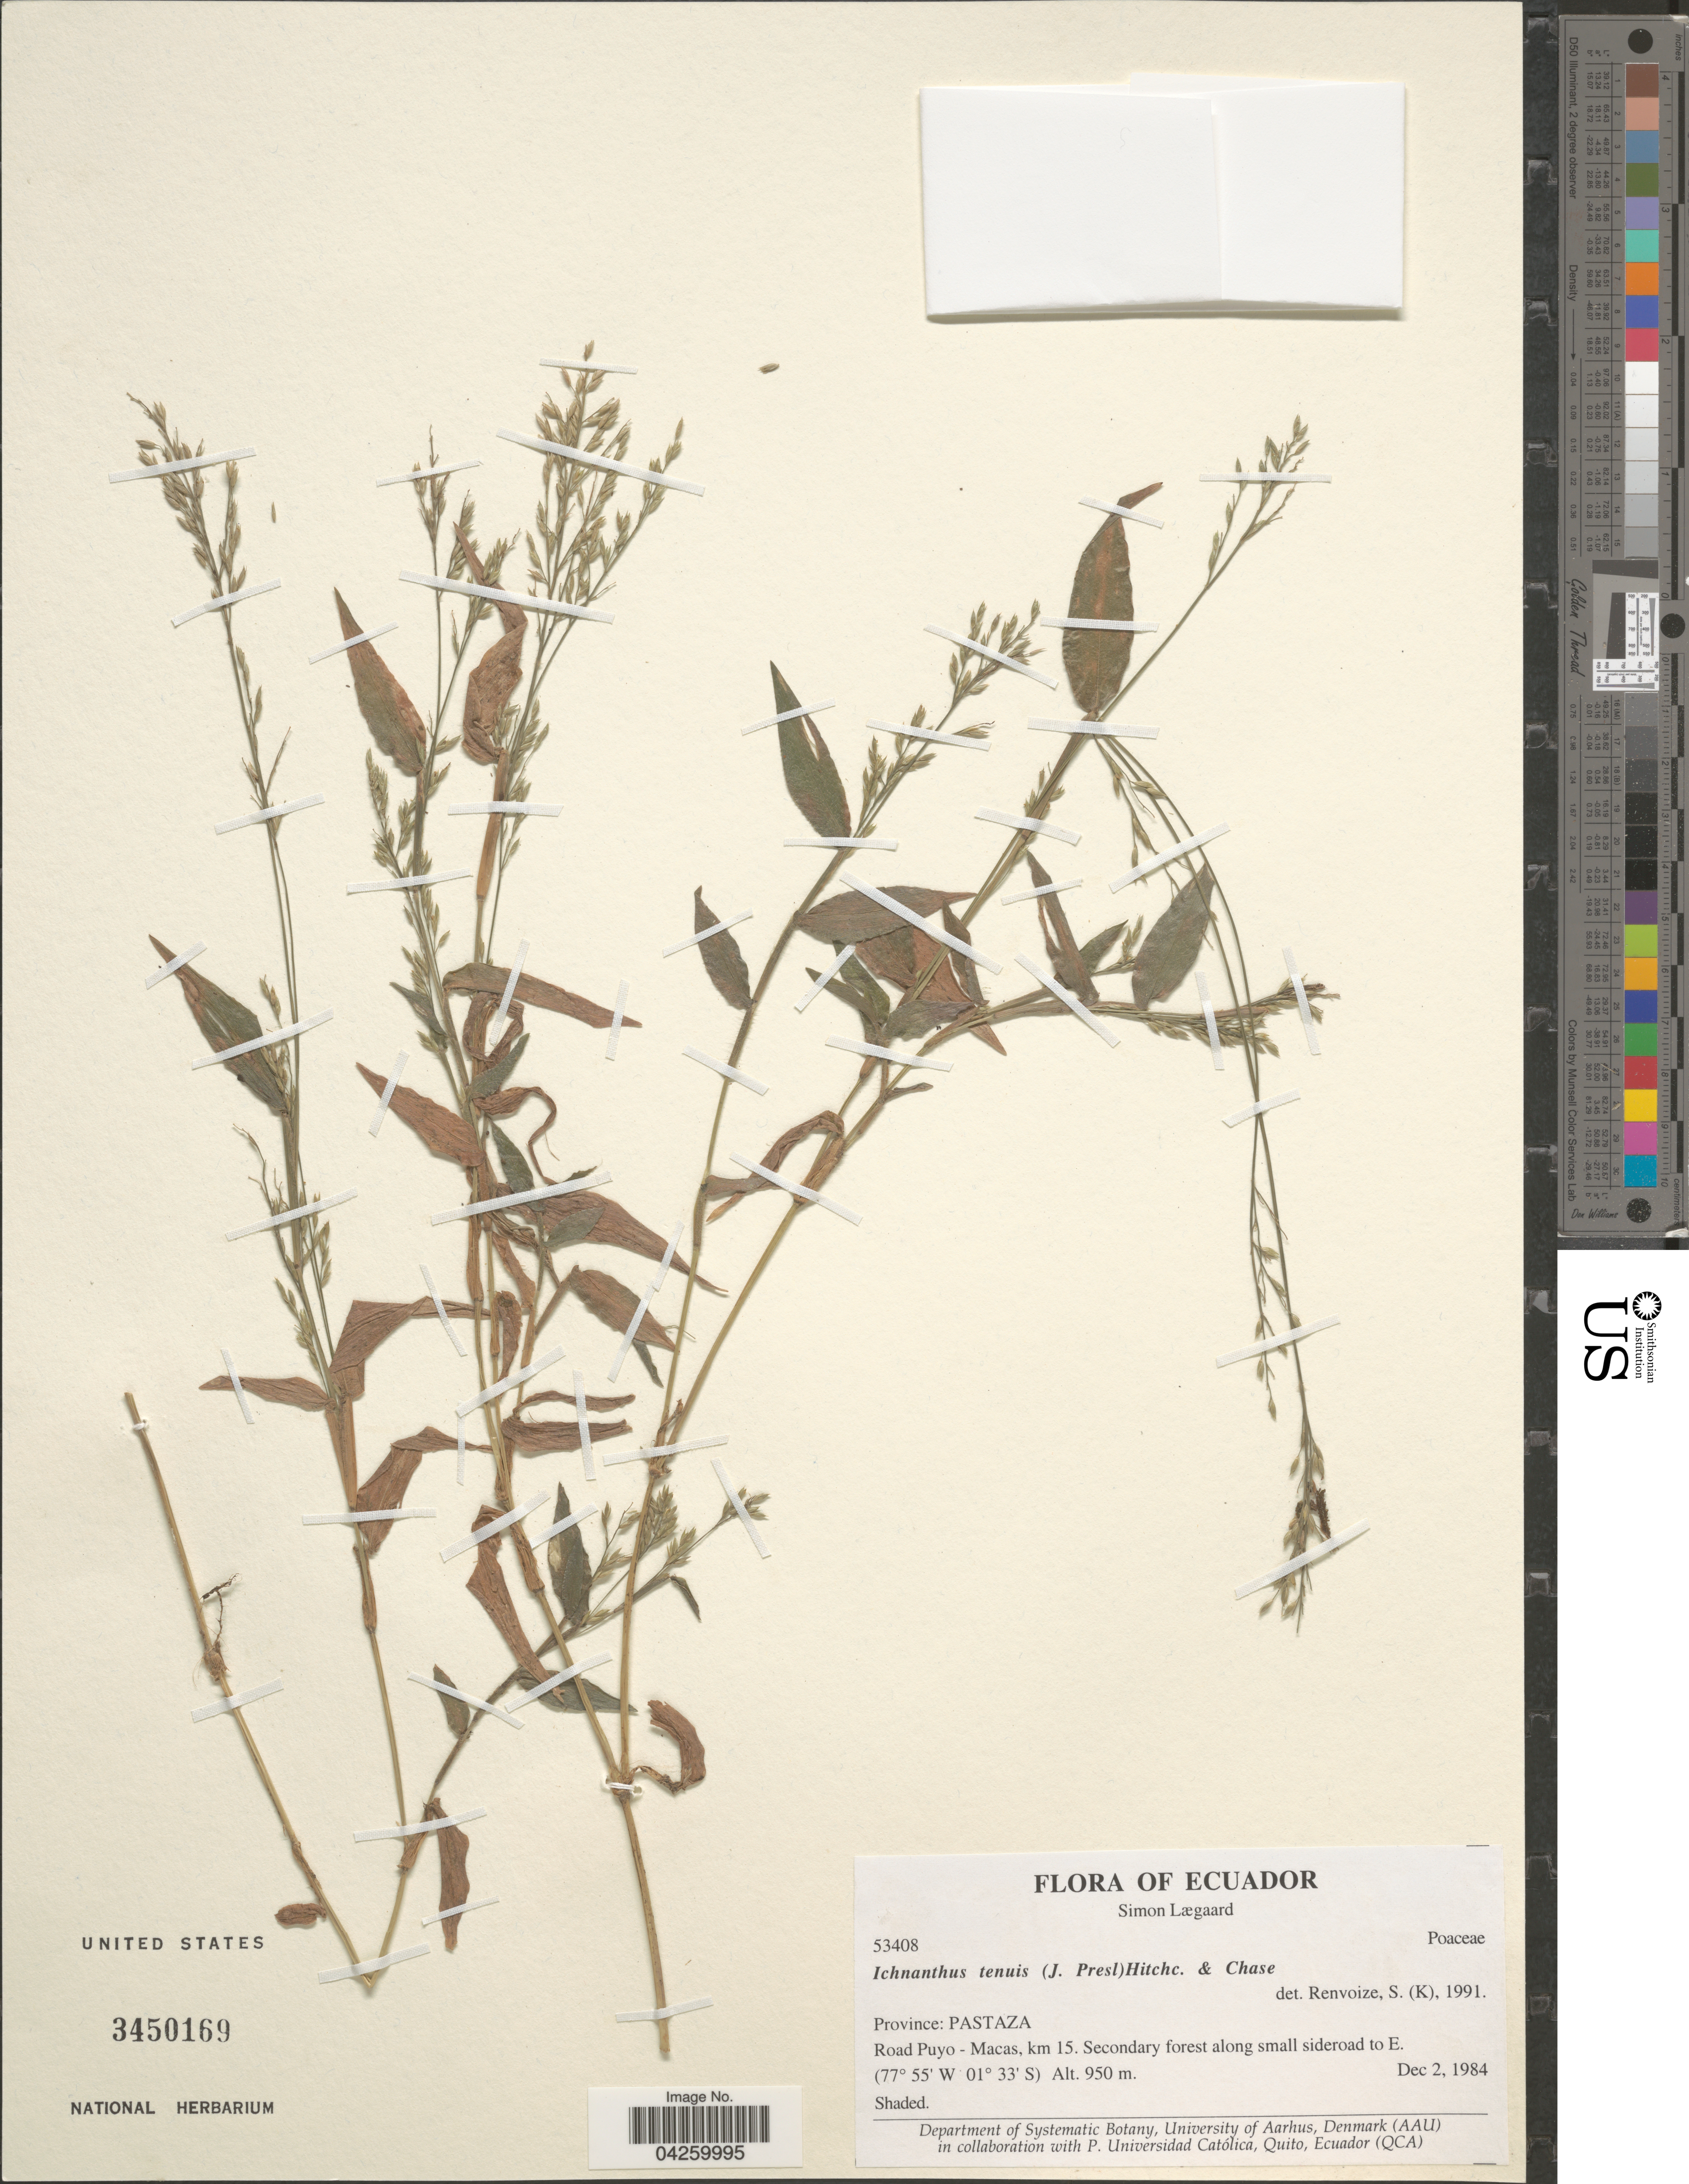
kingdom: Plantae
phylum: Tracheophyta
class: Liliopsida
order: Poales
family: Poaceae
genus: Ichnanthus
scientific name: Ichnanthus tenuis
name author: (J. Presl) Hitchc. & Chase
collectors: S. Lægaard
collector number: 53408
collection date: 1984-12-02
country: Ecuador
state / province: Pastaza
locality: Road Puyo- Macas, km. 15. Secondary forest along small sideroad to E.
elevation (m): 950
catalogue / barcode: US 3450169